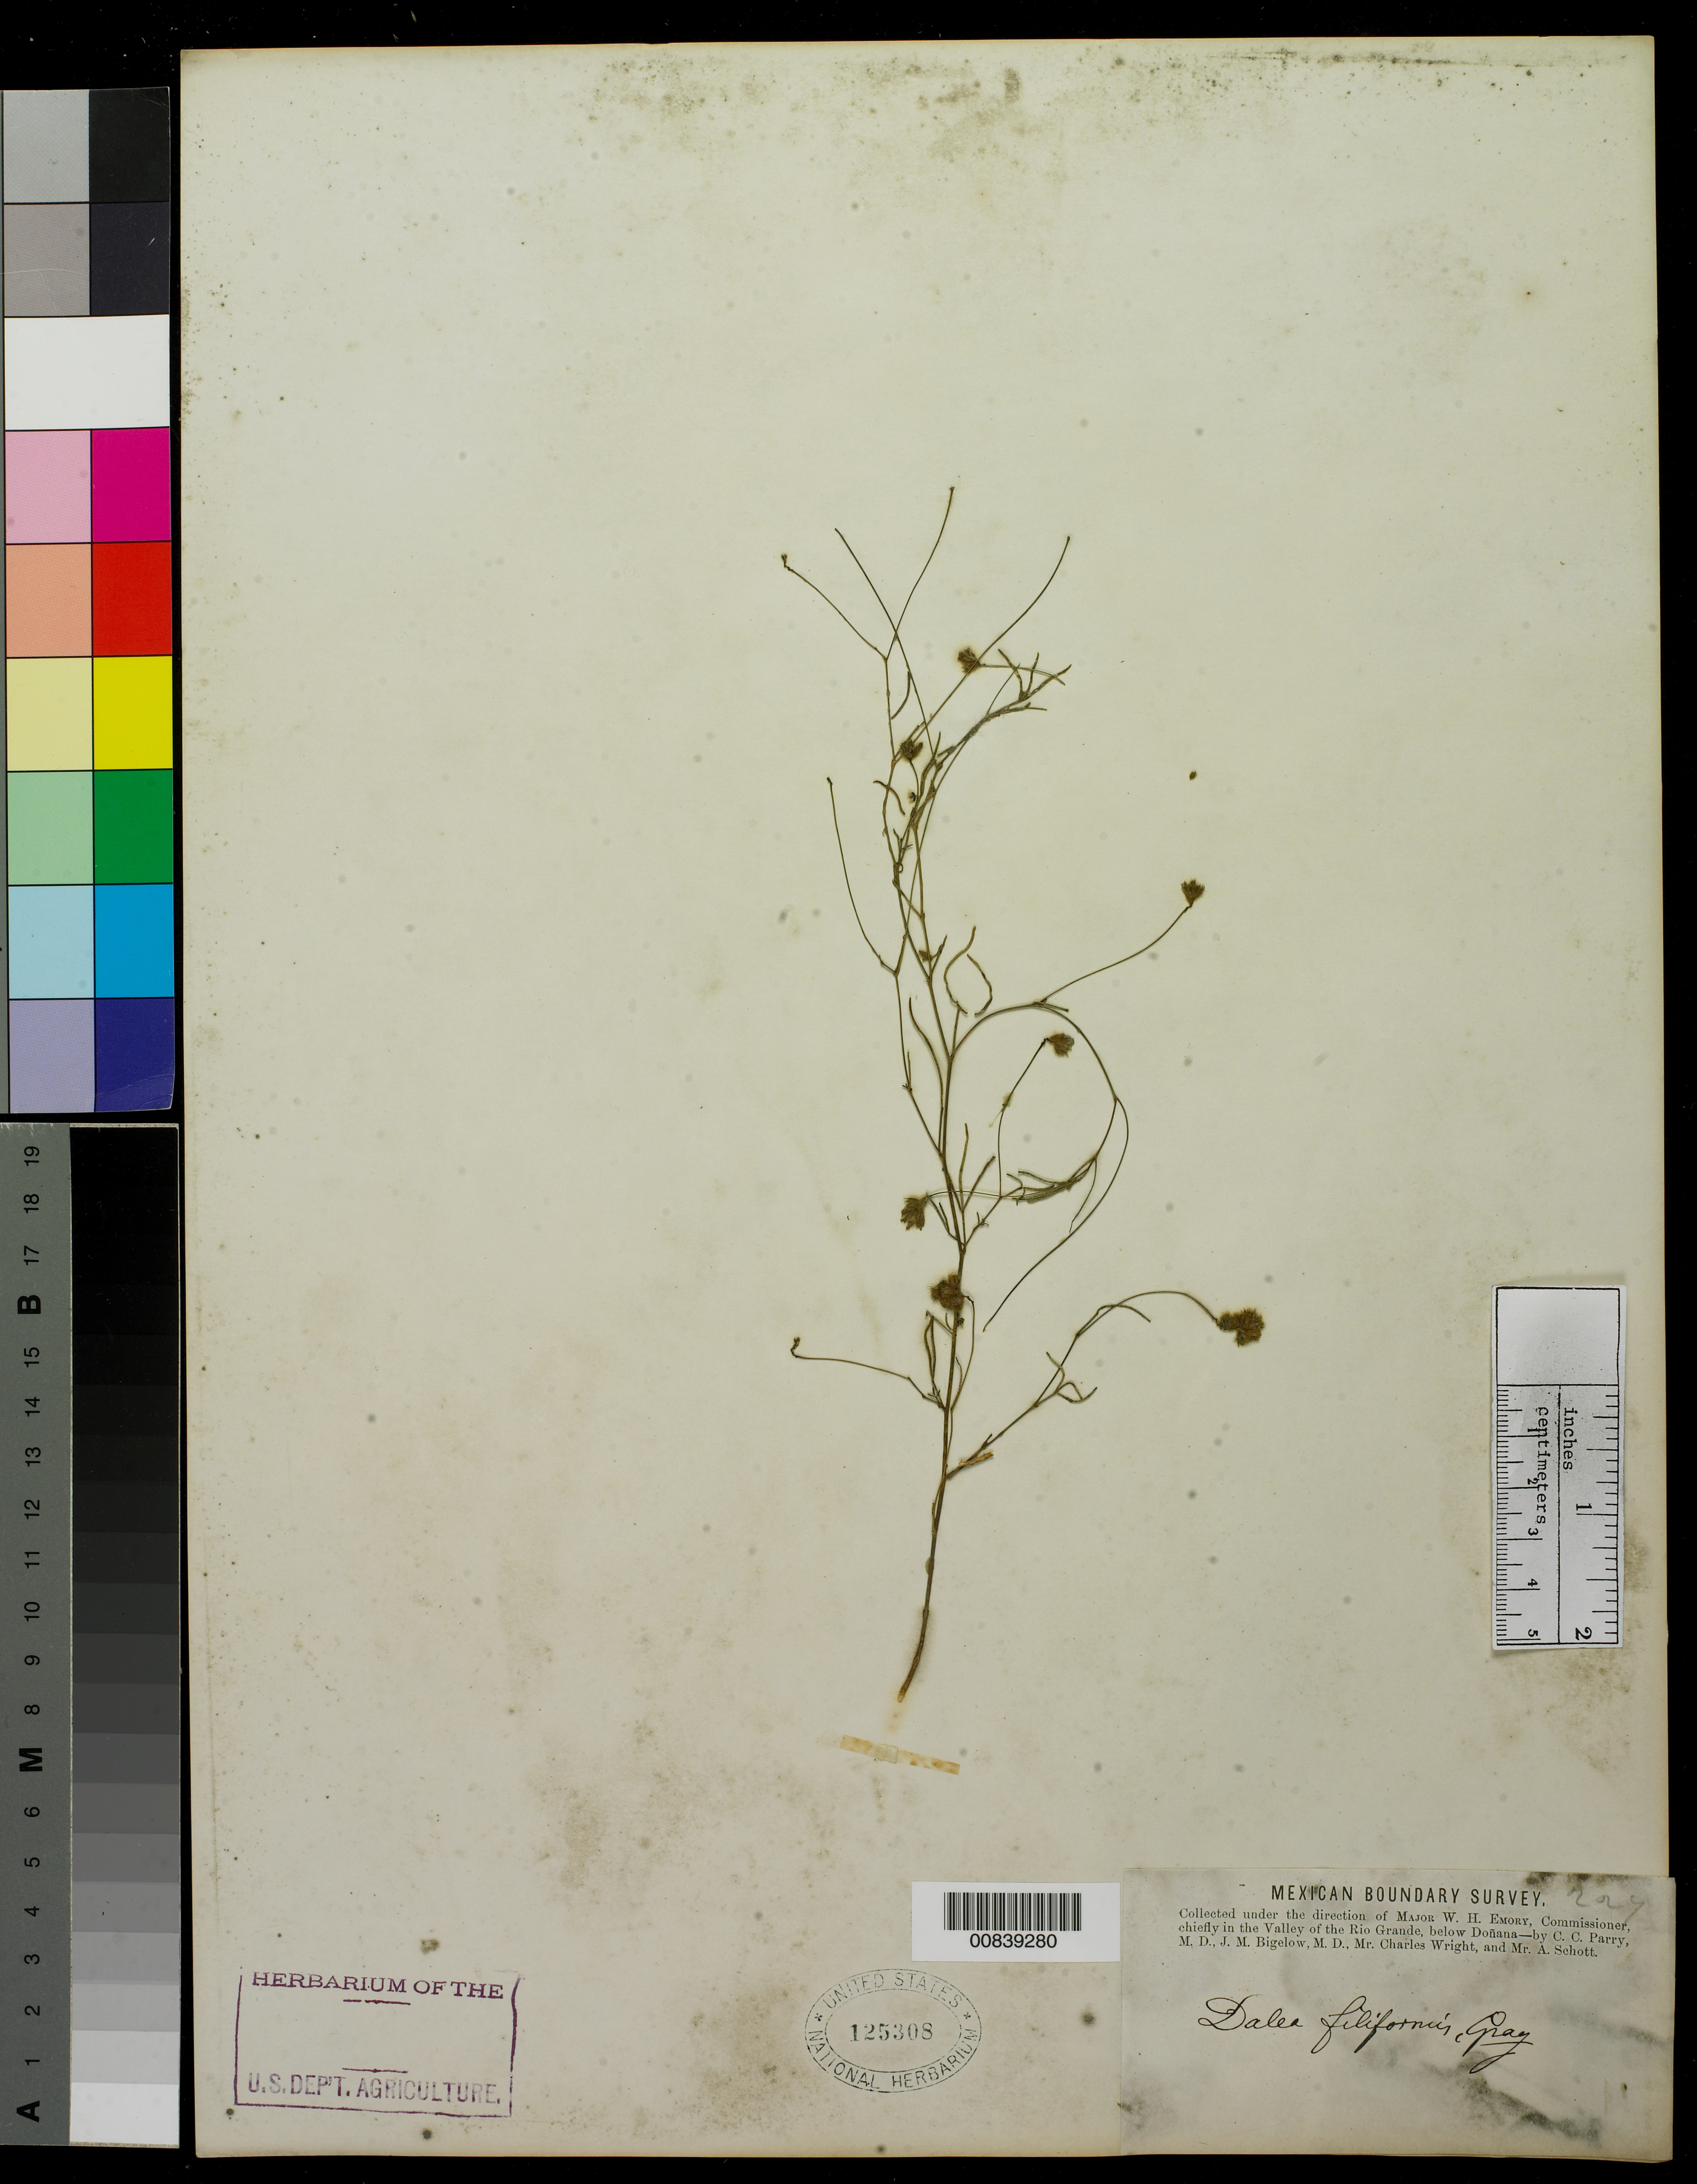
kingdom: Plantae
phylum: Tracheophyta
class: Magnoliopsida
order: Fabales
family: Fabaceae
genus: Dalea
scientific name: Dalea filiformis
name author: A. Gray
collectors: C. C. Parry, J. M. Bigelow, C. Wright & A. C. V. Schott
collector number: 227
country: United States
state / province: New Mexico / Texas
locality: Valley of the Rio Grande, below Doñana.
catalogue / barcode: US 125308